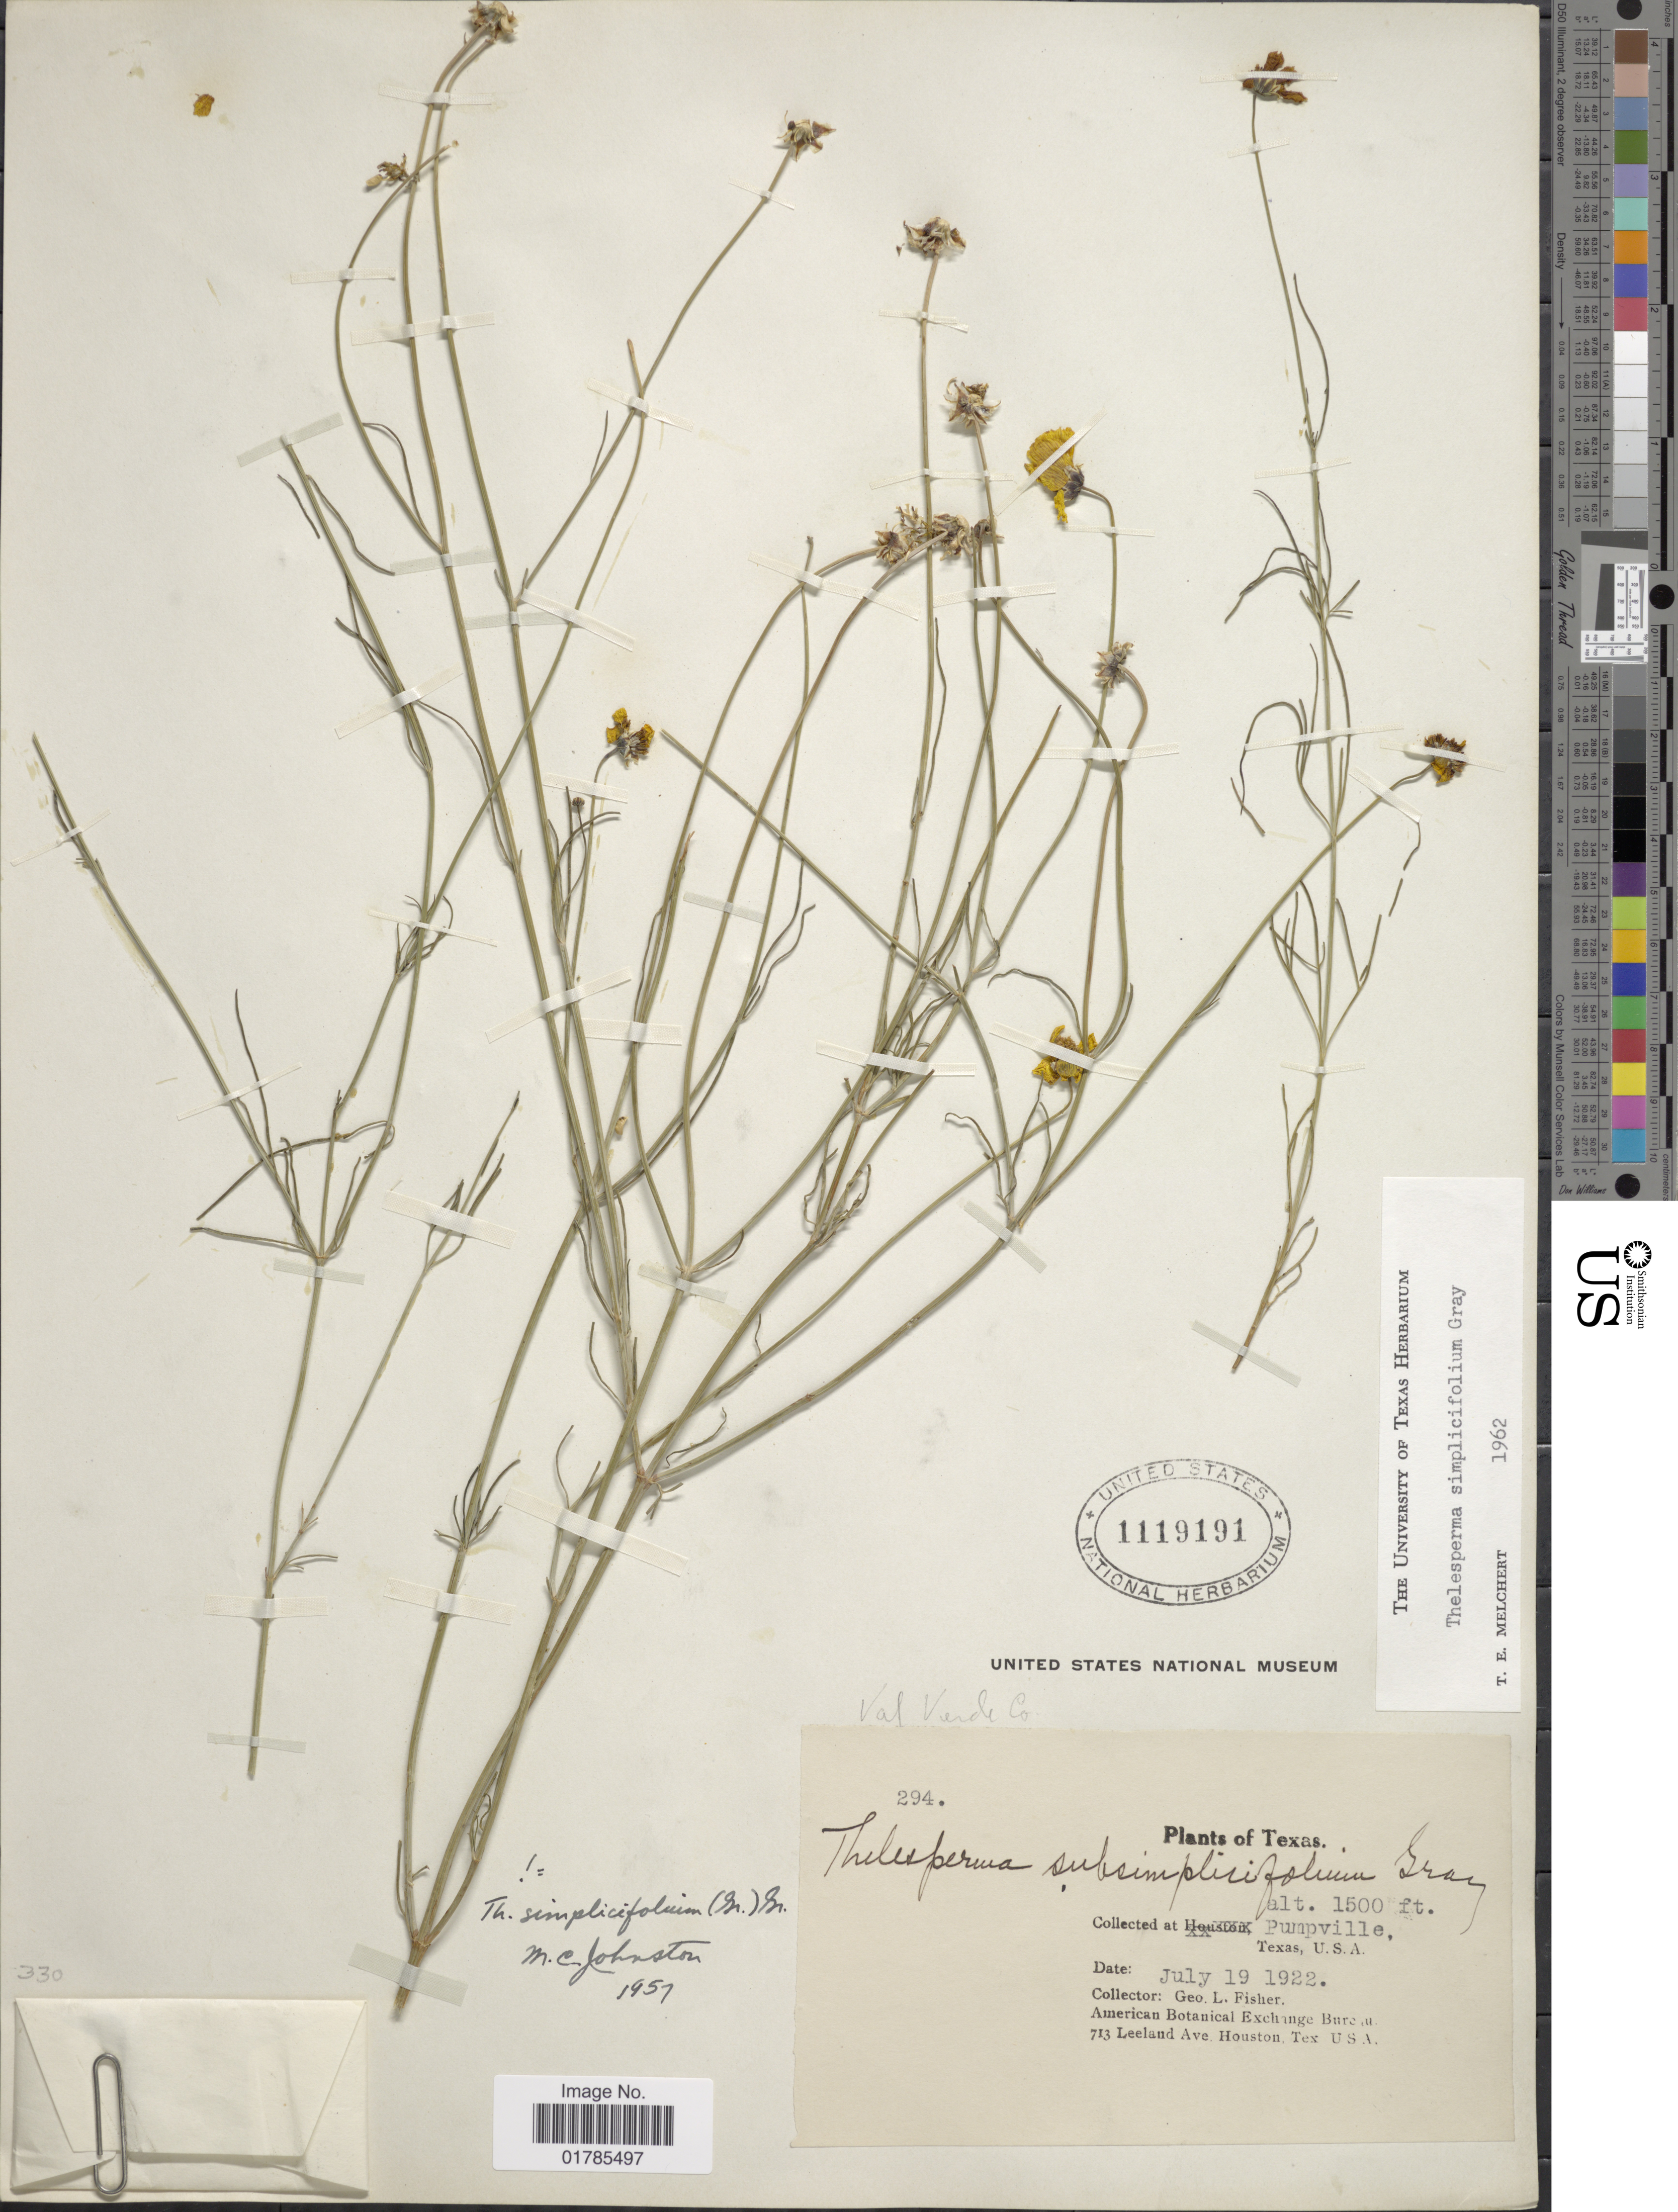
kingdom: Plantae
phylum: Tracheophyta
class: Magnoliopsida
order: Asterales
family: Asteraceae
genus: Thelesperma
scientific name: Thelesperma simplicifolium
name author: A. Gray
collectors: G. L. Fisher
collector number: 294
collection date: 1922-07-19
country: United States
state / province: Texas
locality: Pumpville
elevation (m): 457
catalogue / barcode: US 1119191